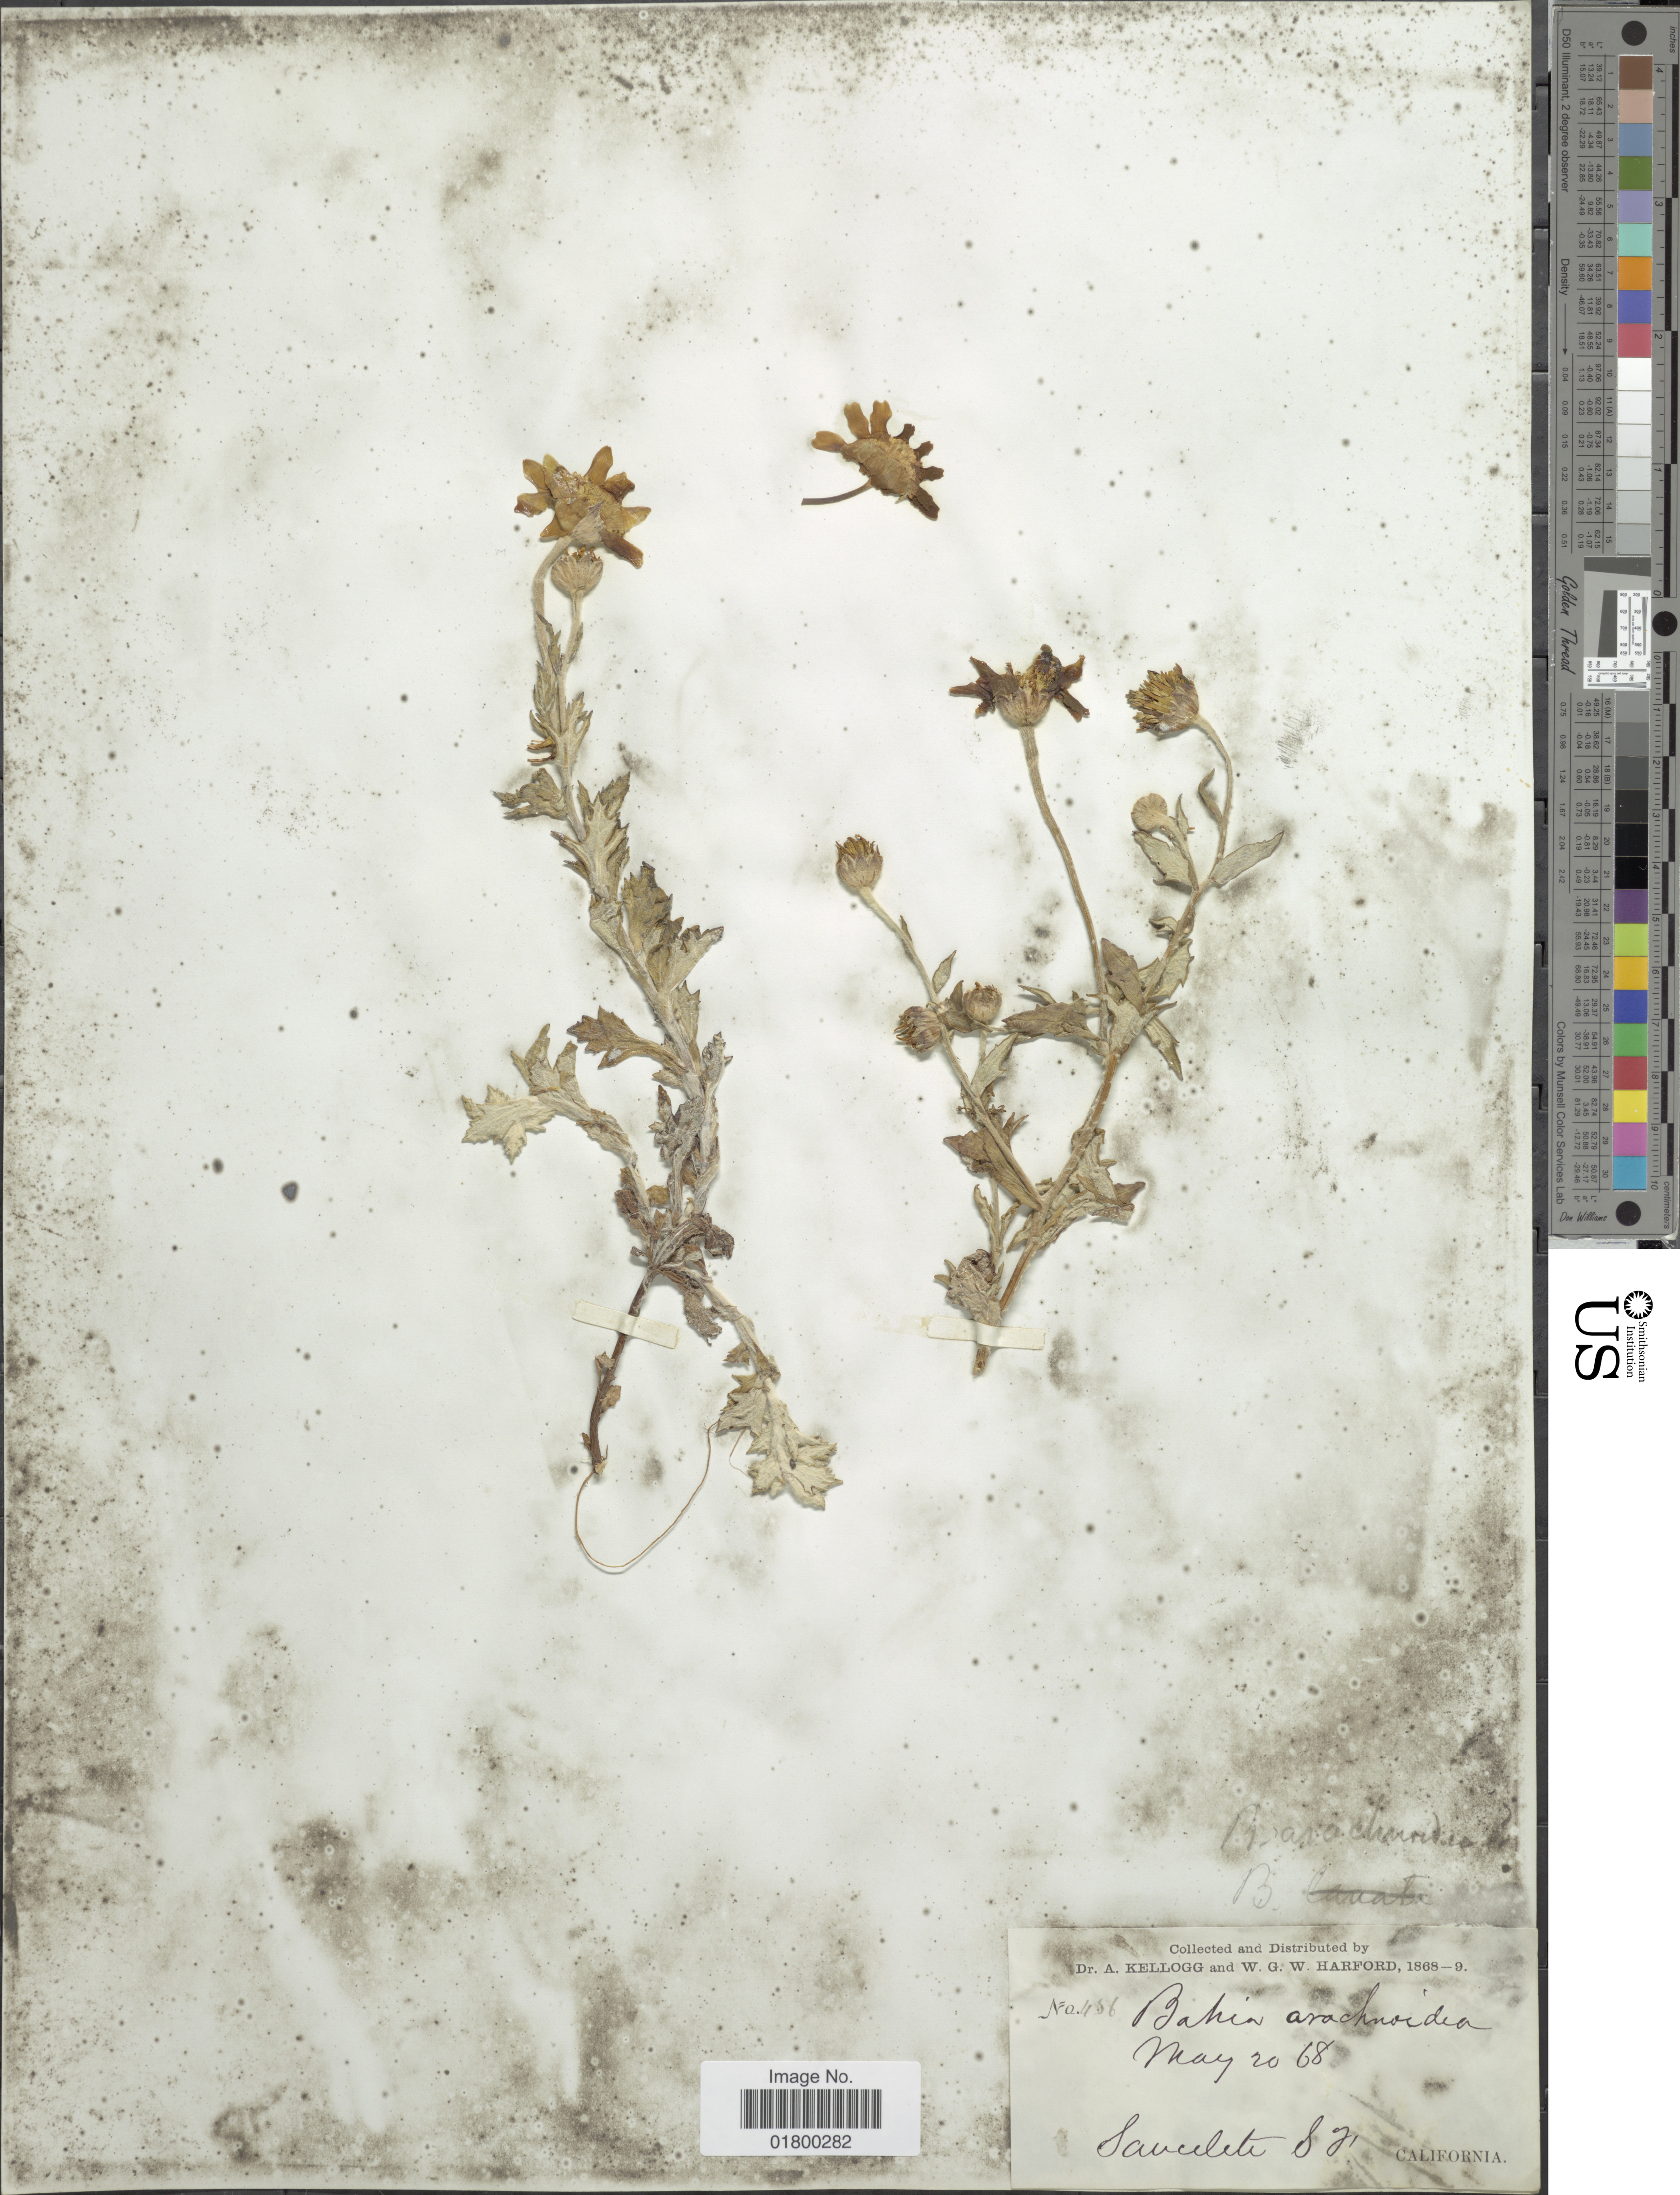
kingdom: Plantae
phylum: Tracheophyta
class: Magnoliopsida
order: Asterales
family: Asteraceae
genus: Eriophyllum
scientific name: Eriophyllum lanatum var. arachnoideum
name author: (Fisch. & Avé-Lall.) Jeps.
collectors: A. Kellogg & W. G. W. Harford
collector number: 456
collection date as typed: Transcribed d/m/y: 20/5/68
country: United States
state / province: California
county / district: Marin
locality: Sausalito